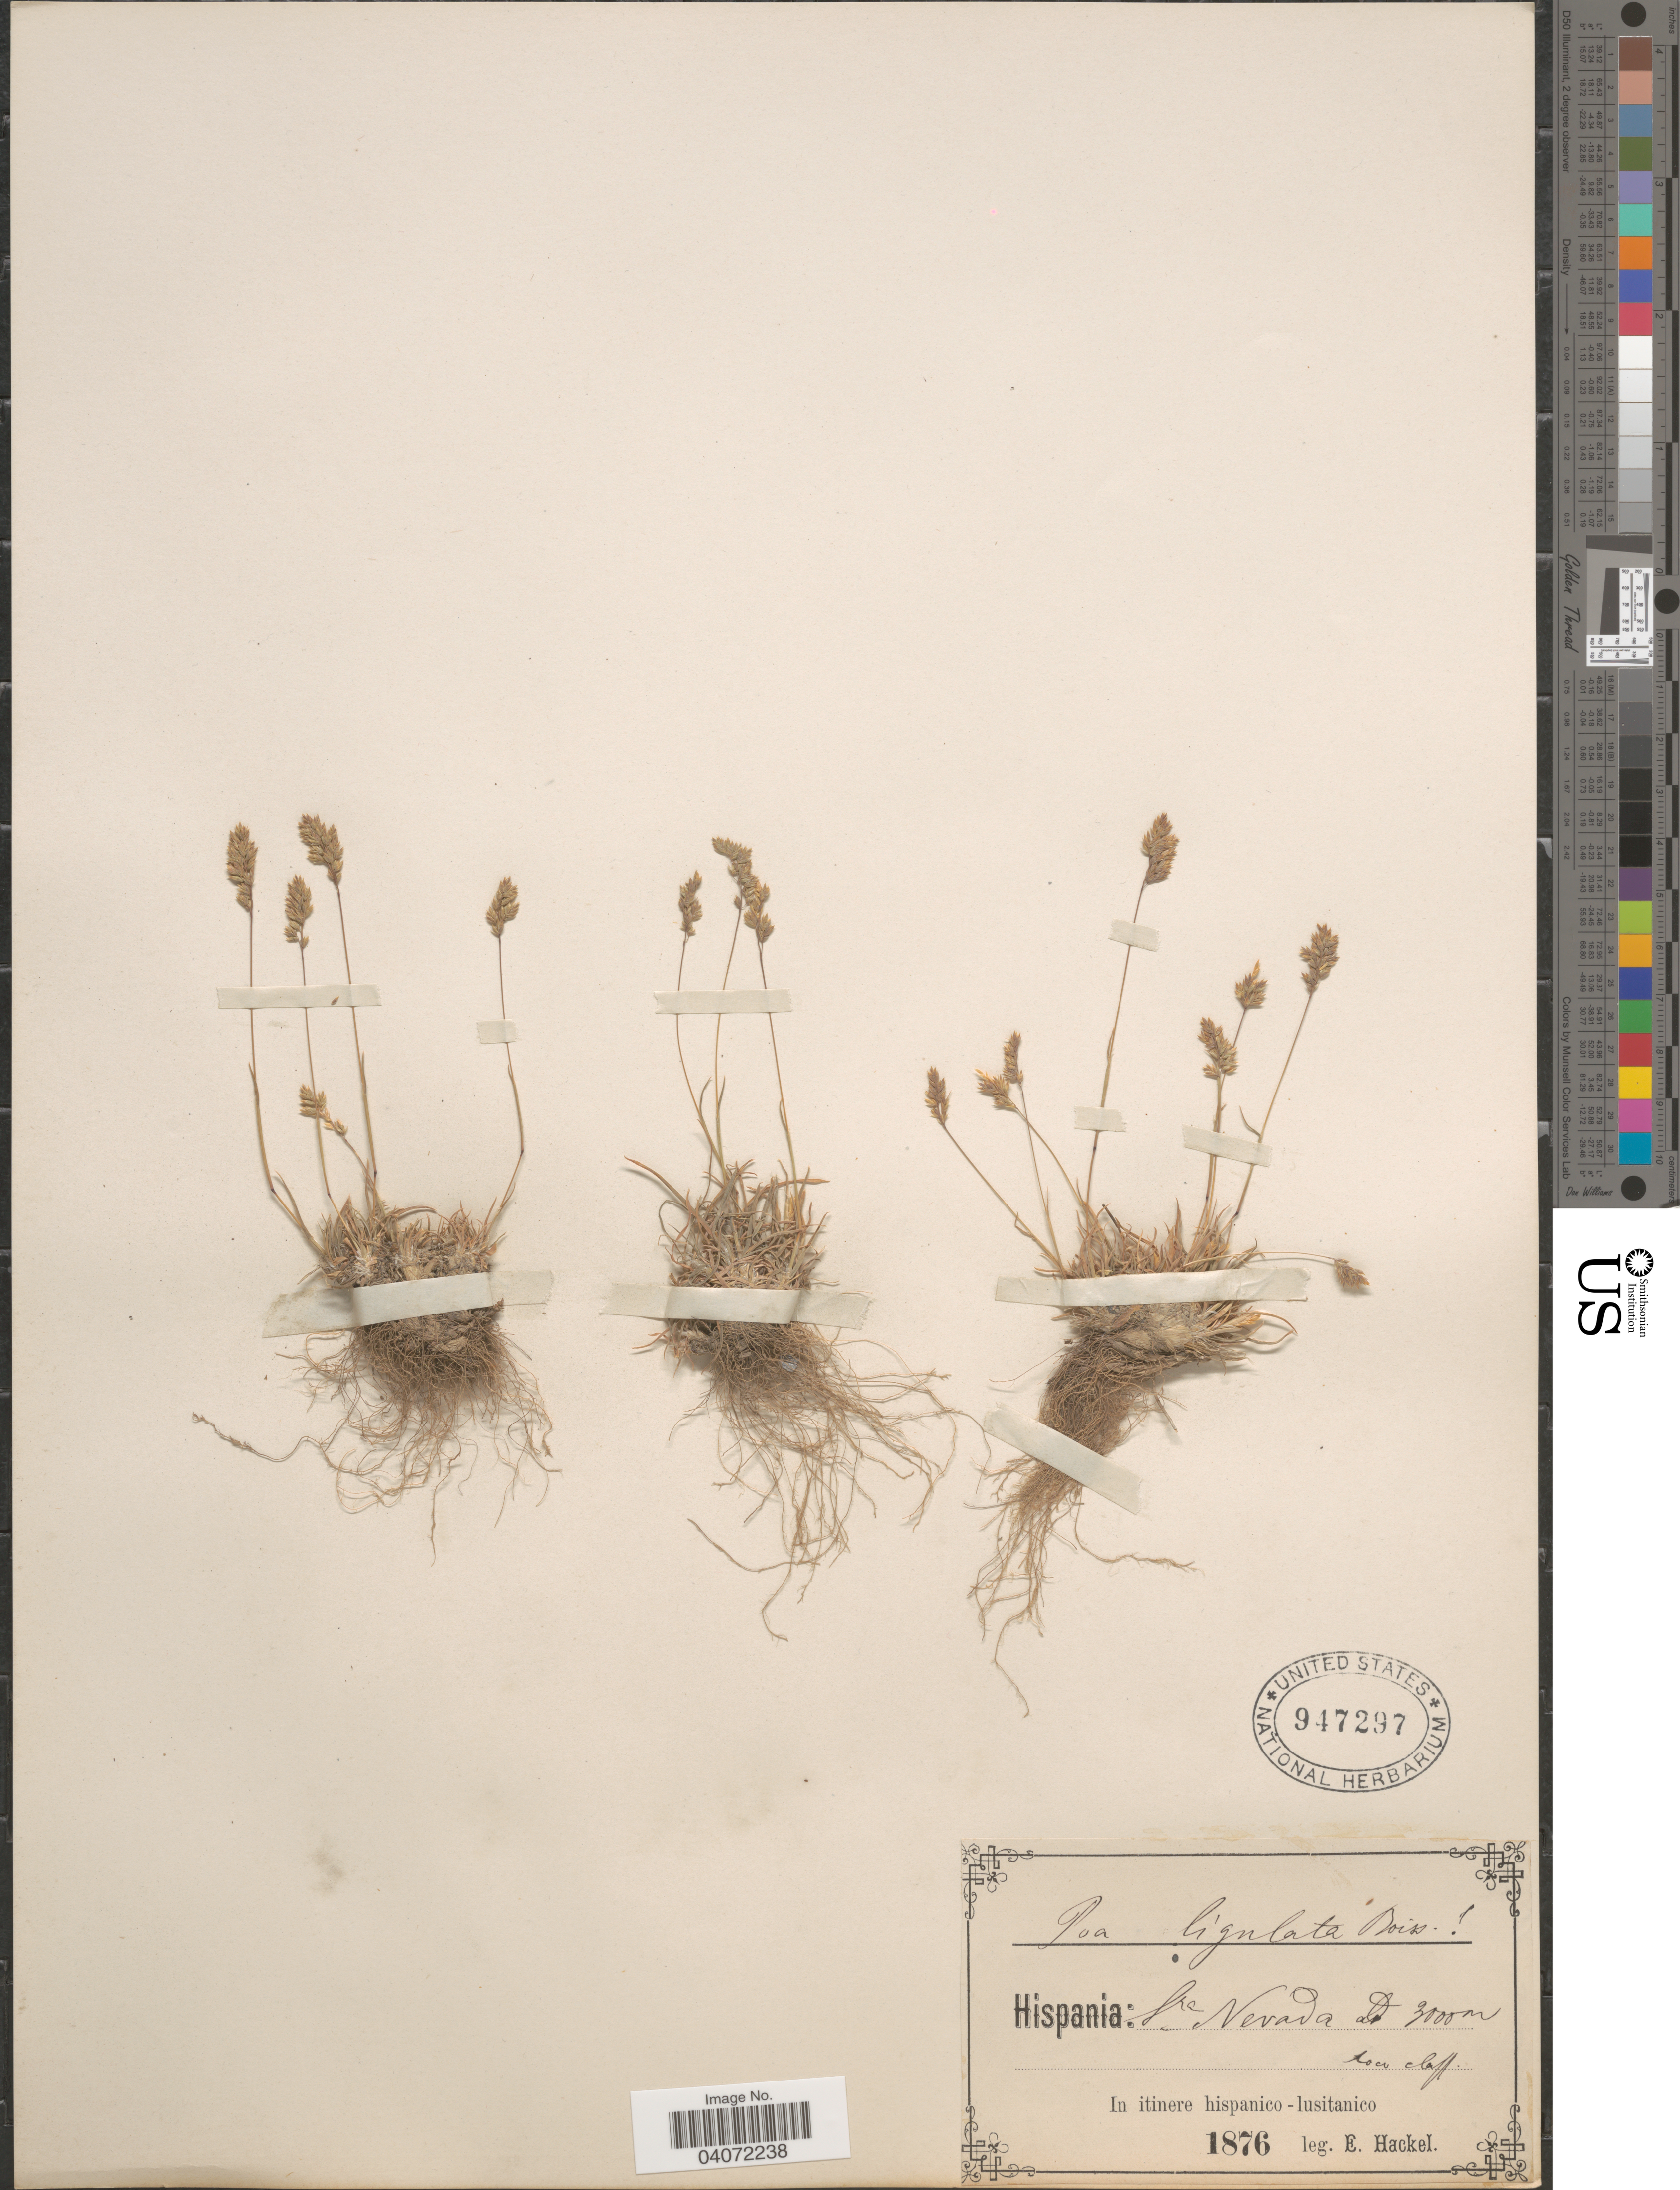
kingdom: Plantae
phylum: Tracheophyta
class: Liliopsida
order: Poales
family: Poaceae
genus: Poa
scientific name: Poa ligulata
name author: Boiss.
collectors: E. Hackel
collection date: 1876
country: Spain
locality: Hispania: Sra. Nevada. In itinere hispanico - lusitanico.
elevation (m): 3000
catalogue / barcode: US 947297